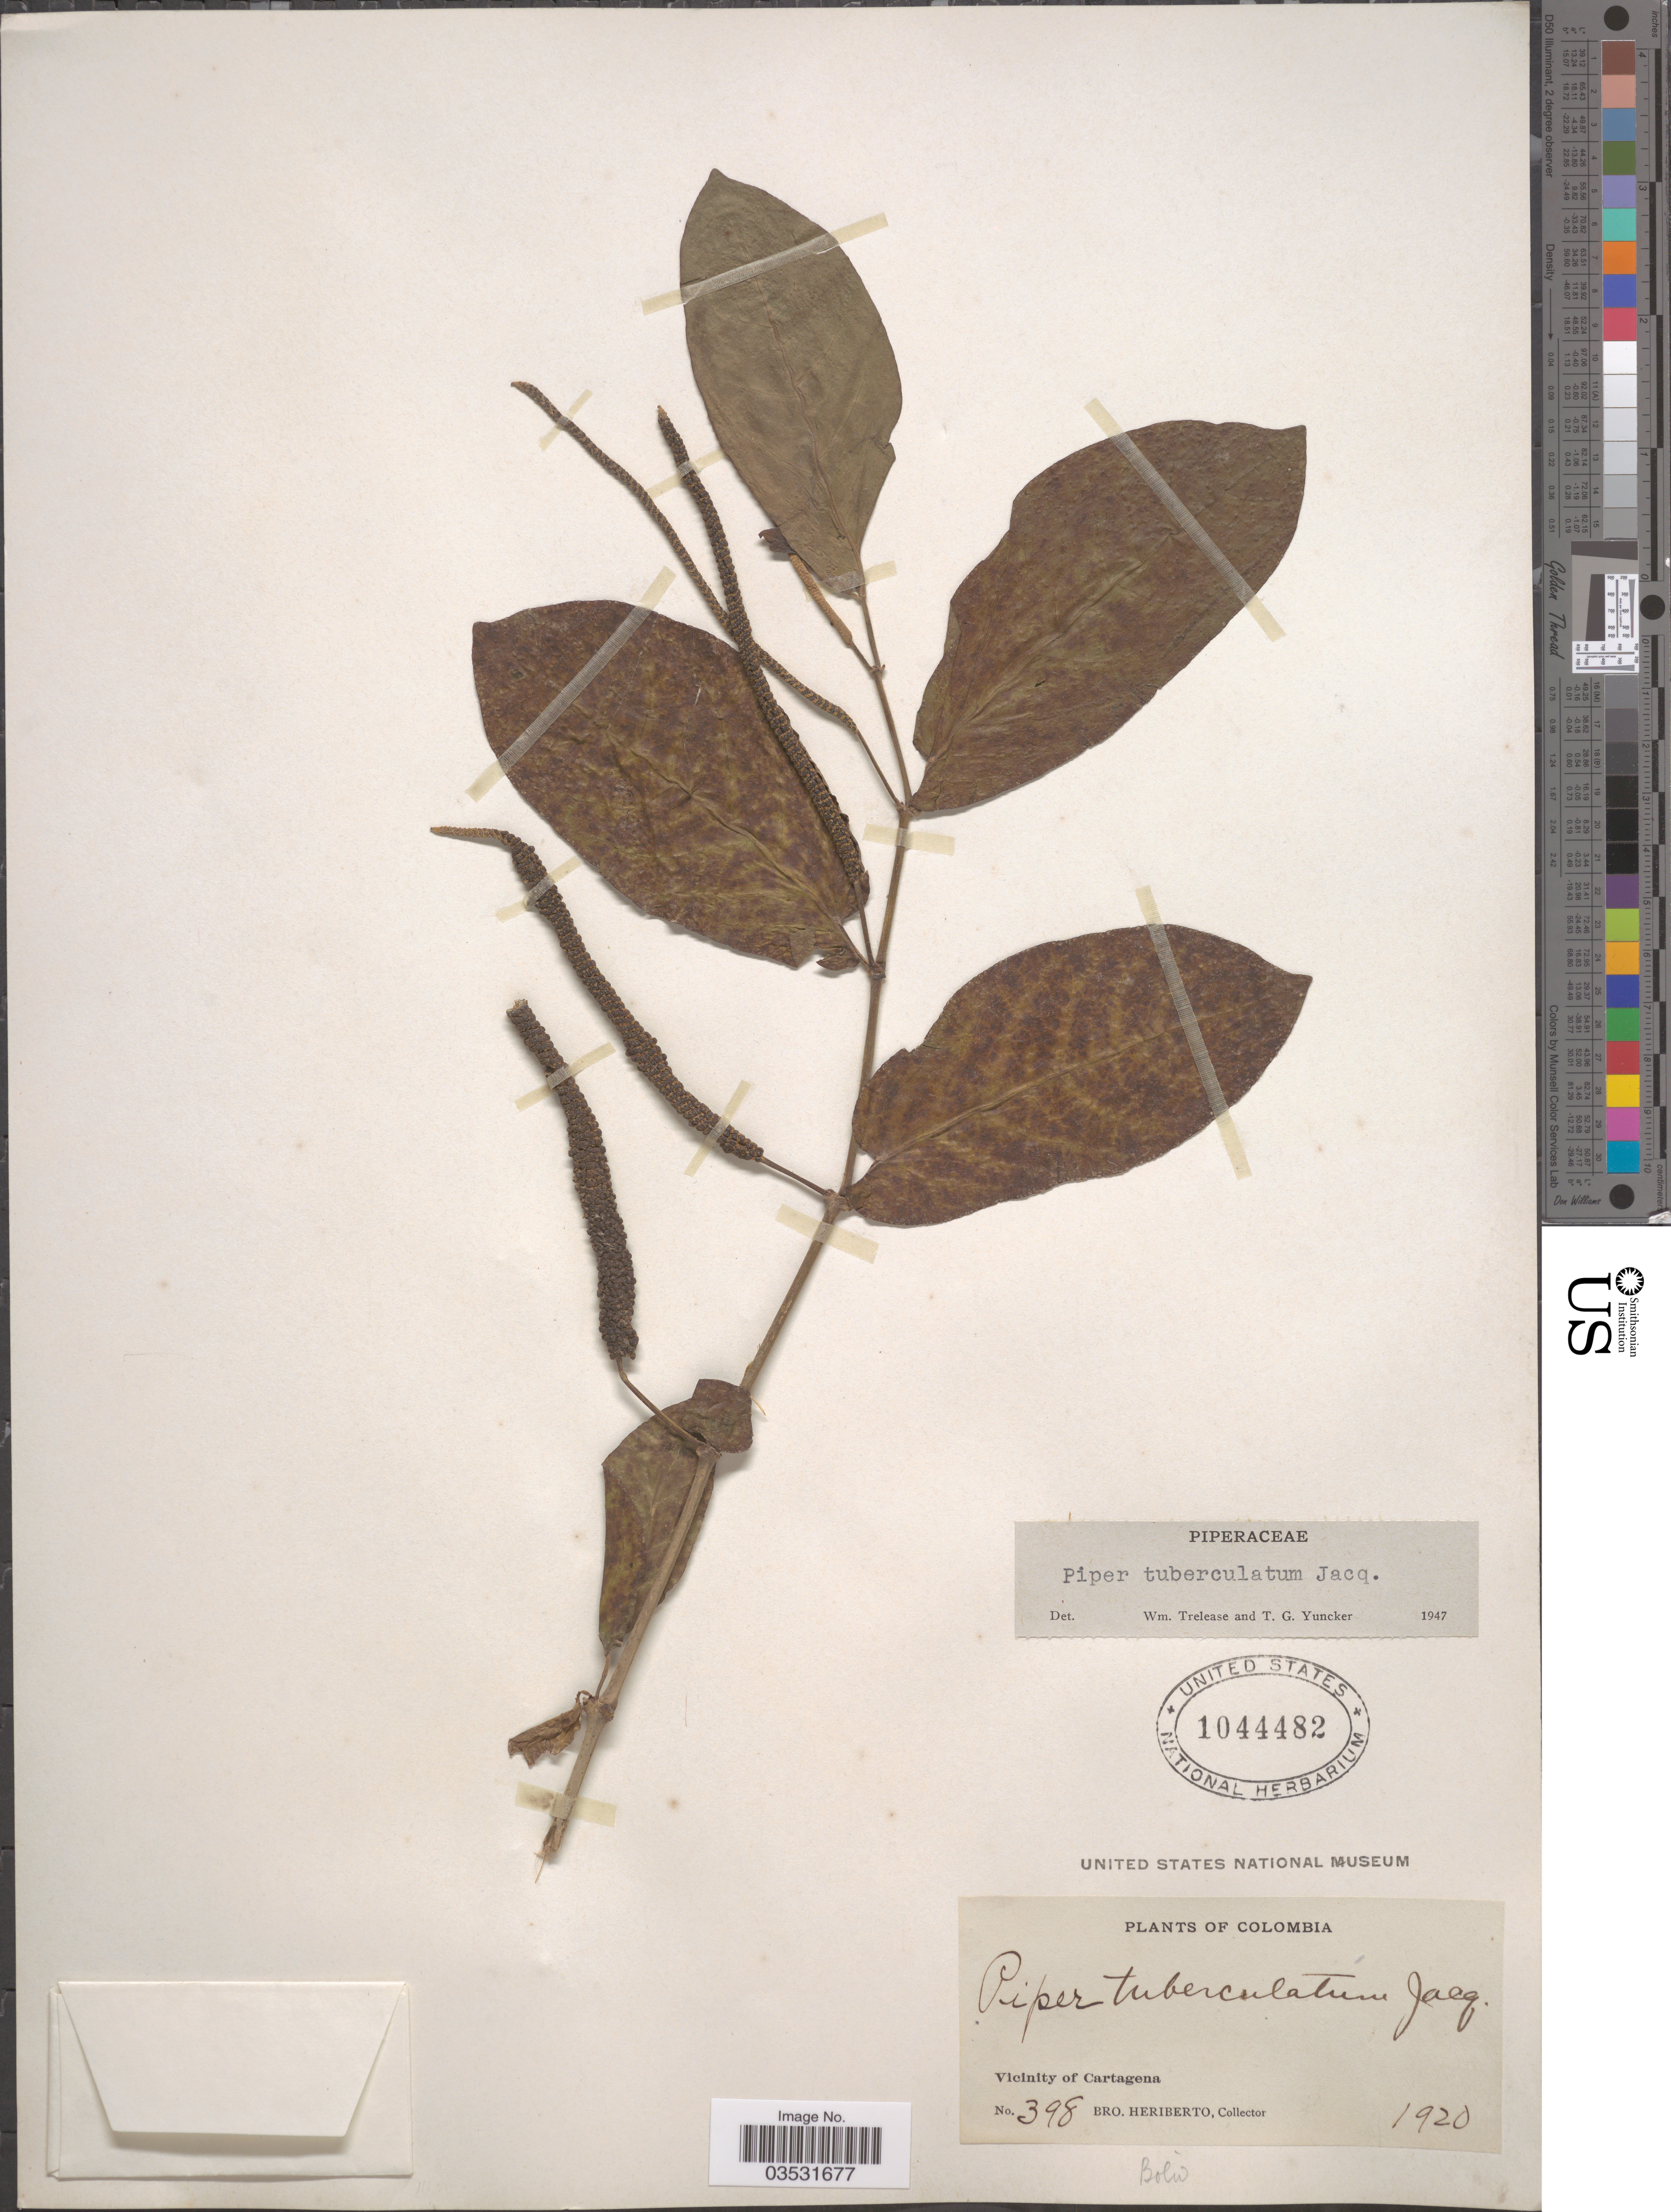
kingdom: Plantae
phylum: Tracheophyta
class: Magnoliopsida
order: Piperales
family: Piperaceae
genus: Piper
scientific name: Piper tuberculatum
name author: Jacq.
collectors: B. Heriberto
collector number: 398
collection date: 1920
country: Colombia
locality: Vicinity of Cartagena.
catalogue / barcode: US 1044482